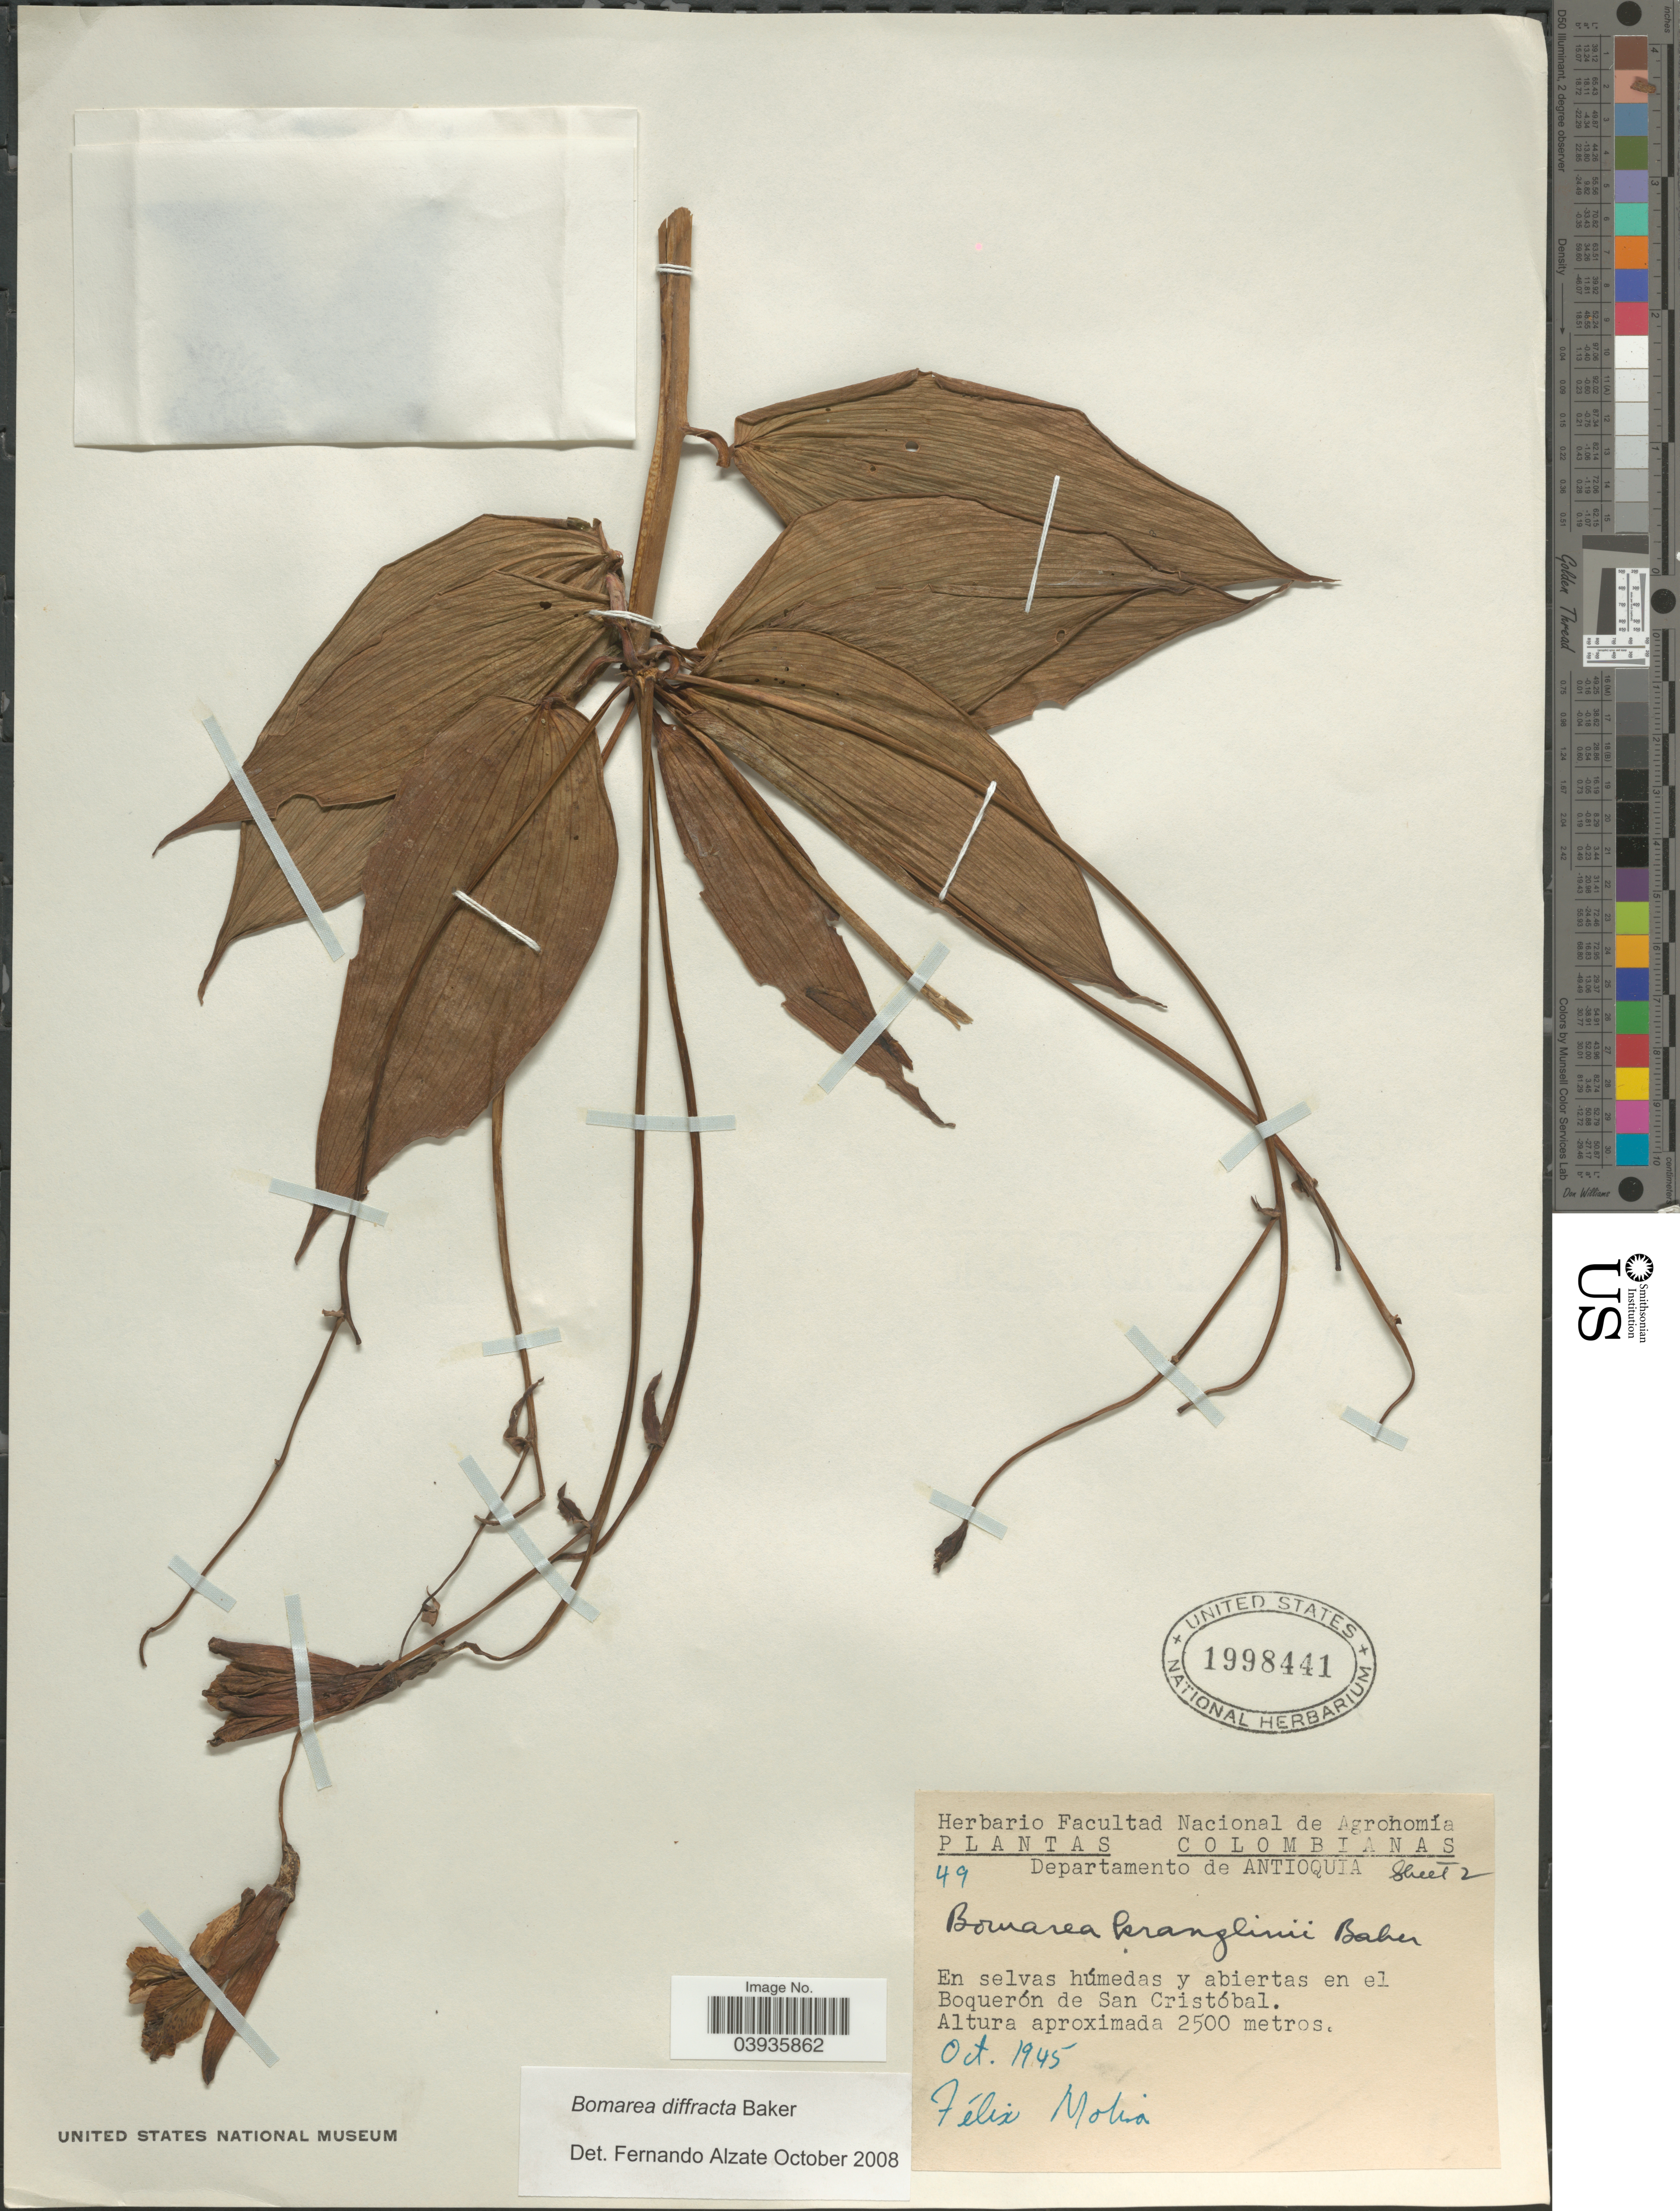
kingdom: Plantae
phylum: Tracheophyta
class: Liliopsida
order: Liliales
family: Alstroemeriaceae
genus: Bomarea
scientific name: Bomarea diffracta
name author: Baker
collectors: F. Molina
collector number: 49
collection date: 1945-10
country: Colombia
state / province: Antioquia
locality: Departamento de Antioquia. En el Boquerón de San Cristóbal.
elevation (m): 2500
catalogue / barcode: US 1998441